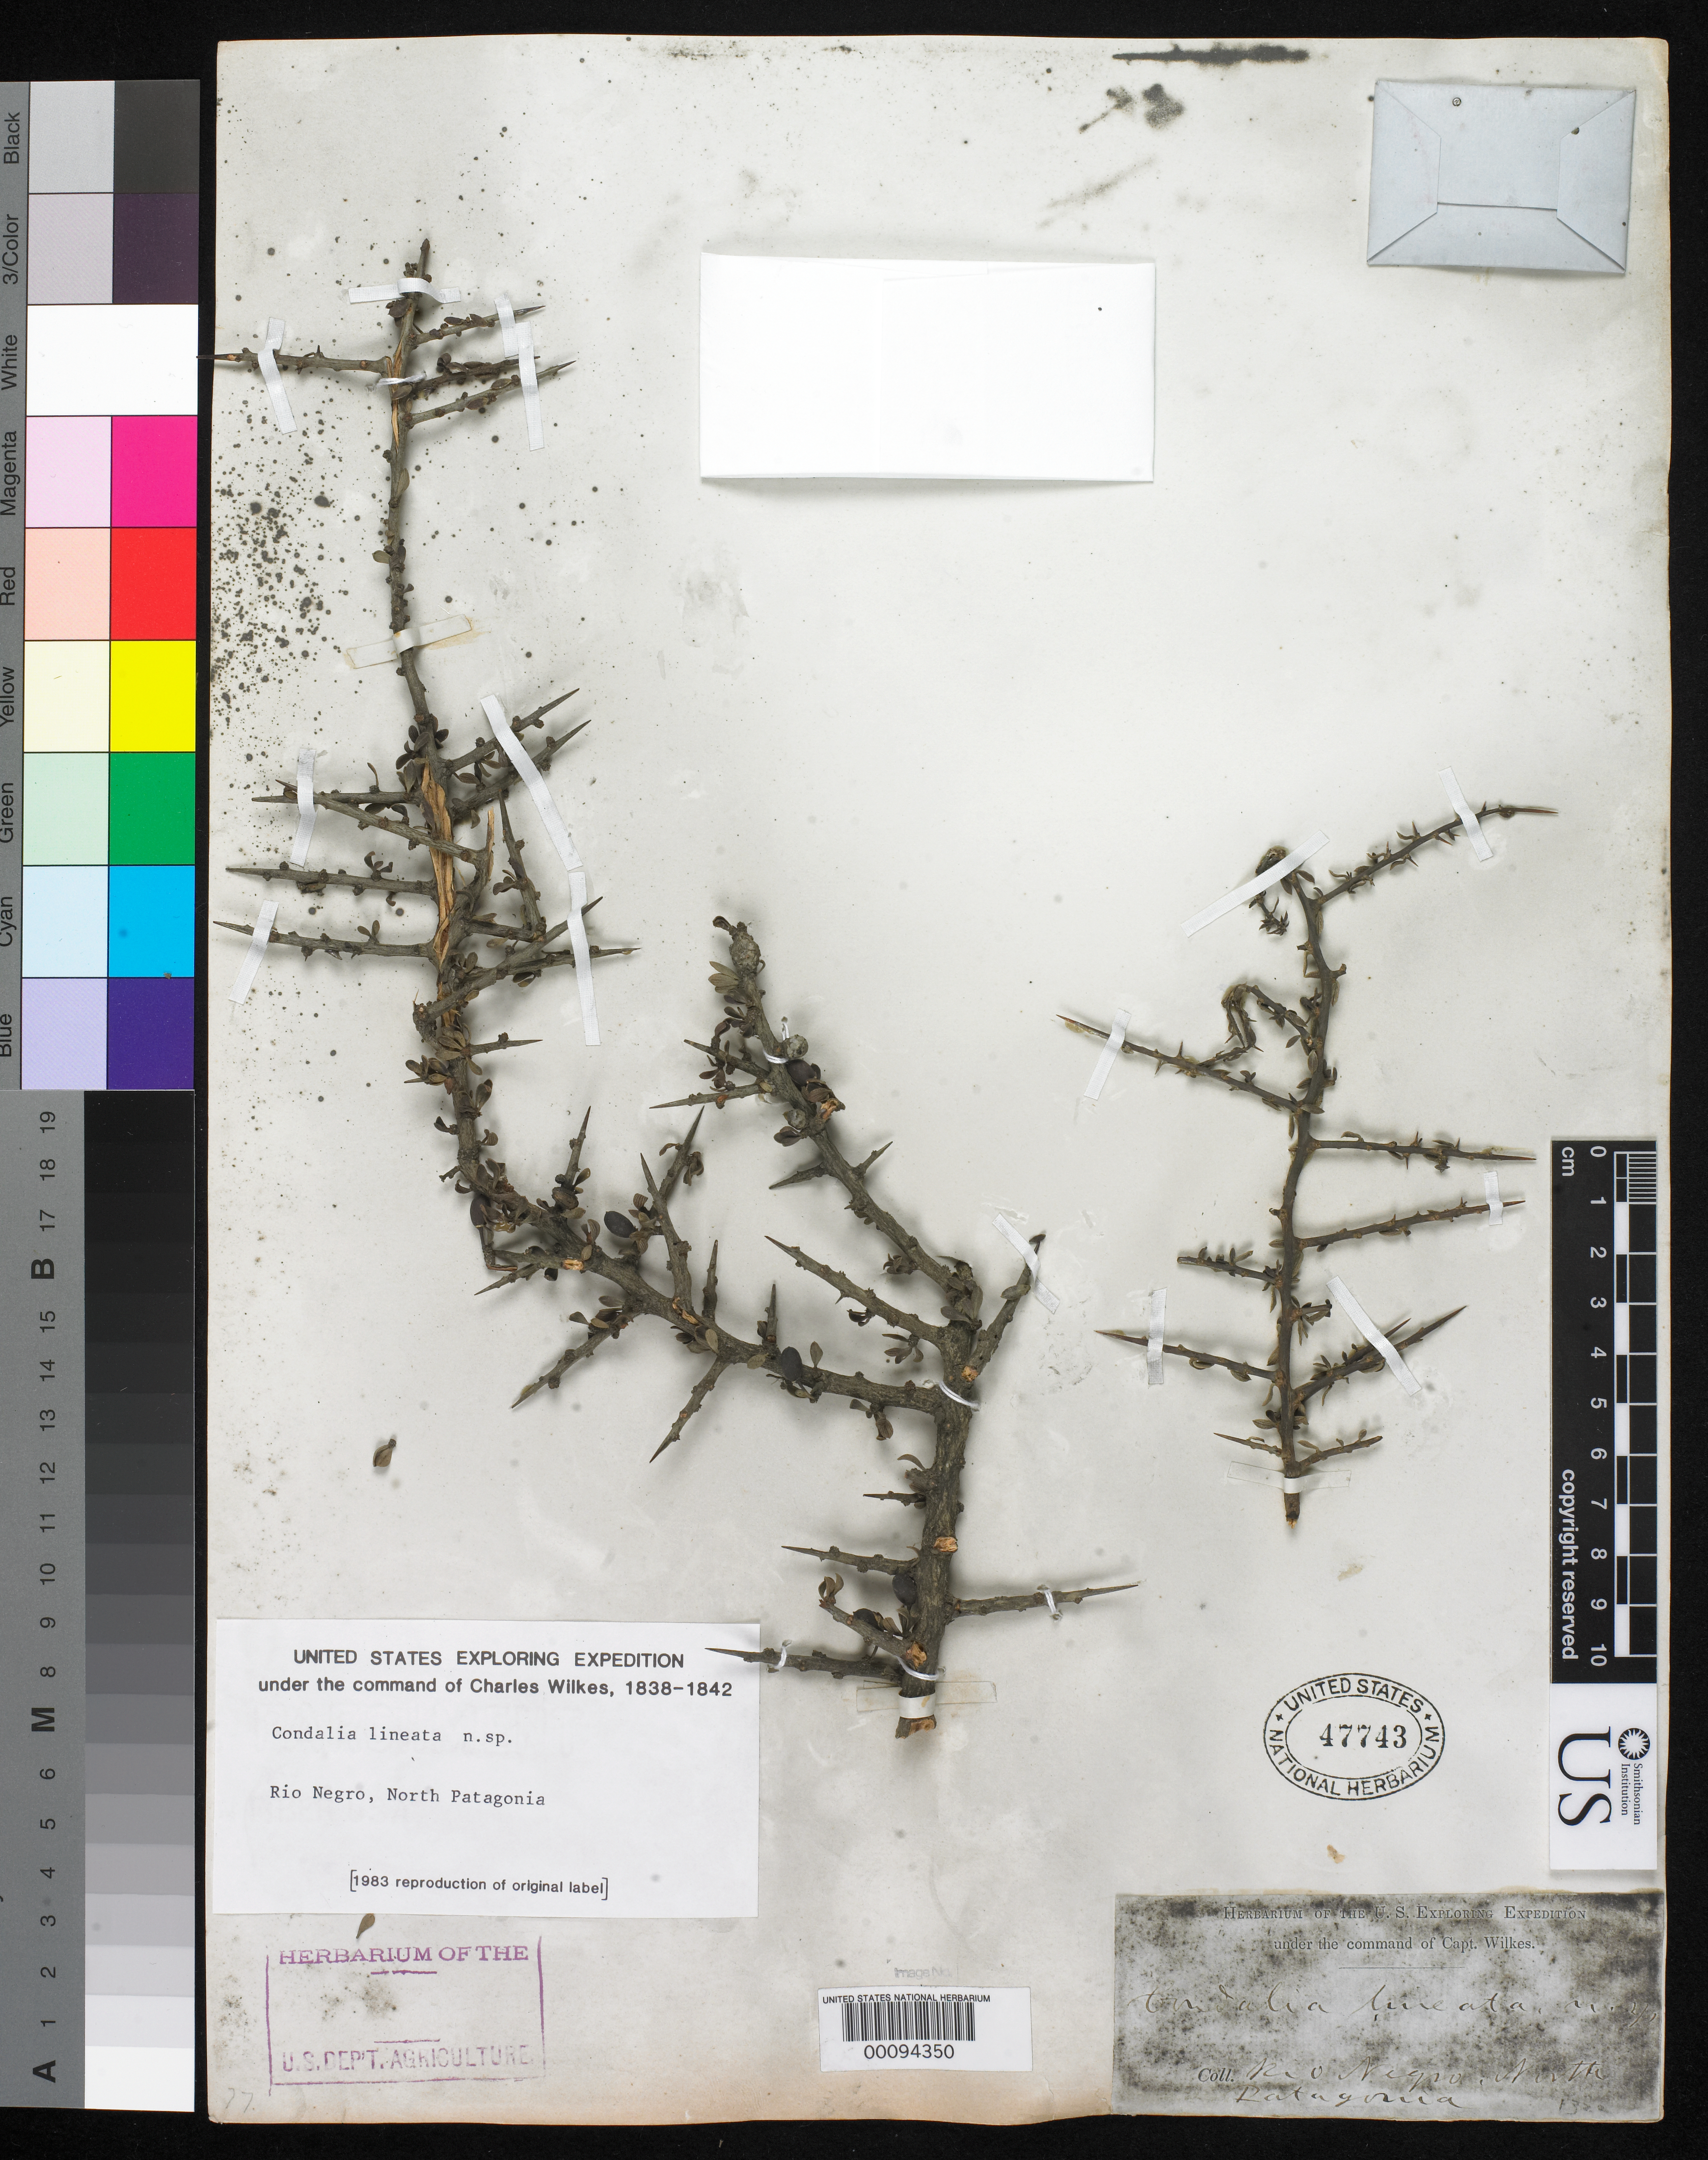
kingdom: Plantae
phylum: Tracheophyta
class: Magnoliopsida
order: Rosales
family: Rhamnaceae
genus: Condalia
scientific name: Condalia lineata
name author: A. Gray in Wilkes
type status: Type Collection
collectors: Wilkes Explor. Exped.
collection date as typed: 1838 to -- --- 1842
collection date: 1838/1842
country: Argentina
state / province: Río Negro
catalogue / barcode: US 47743